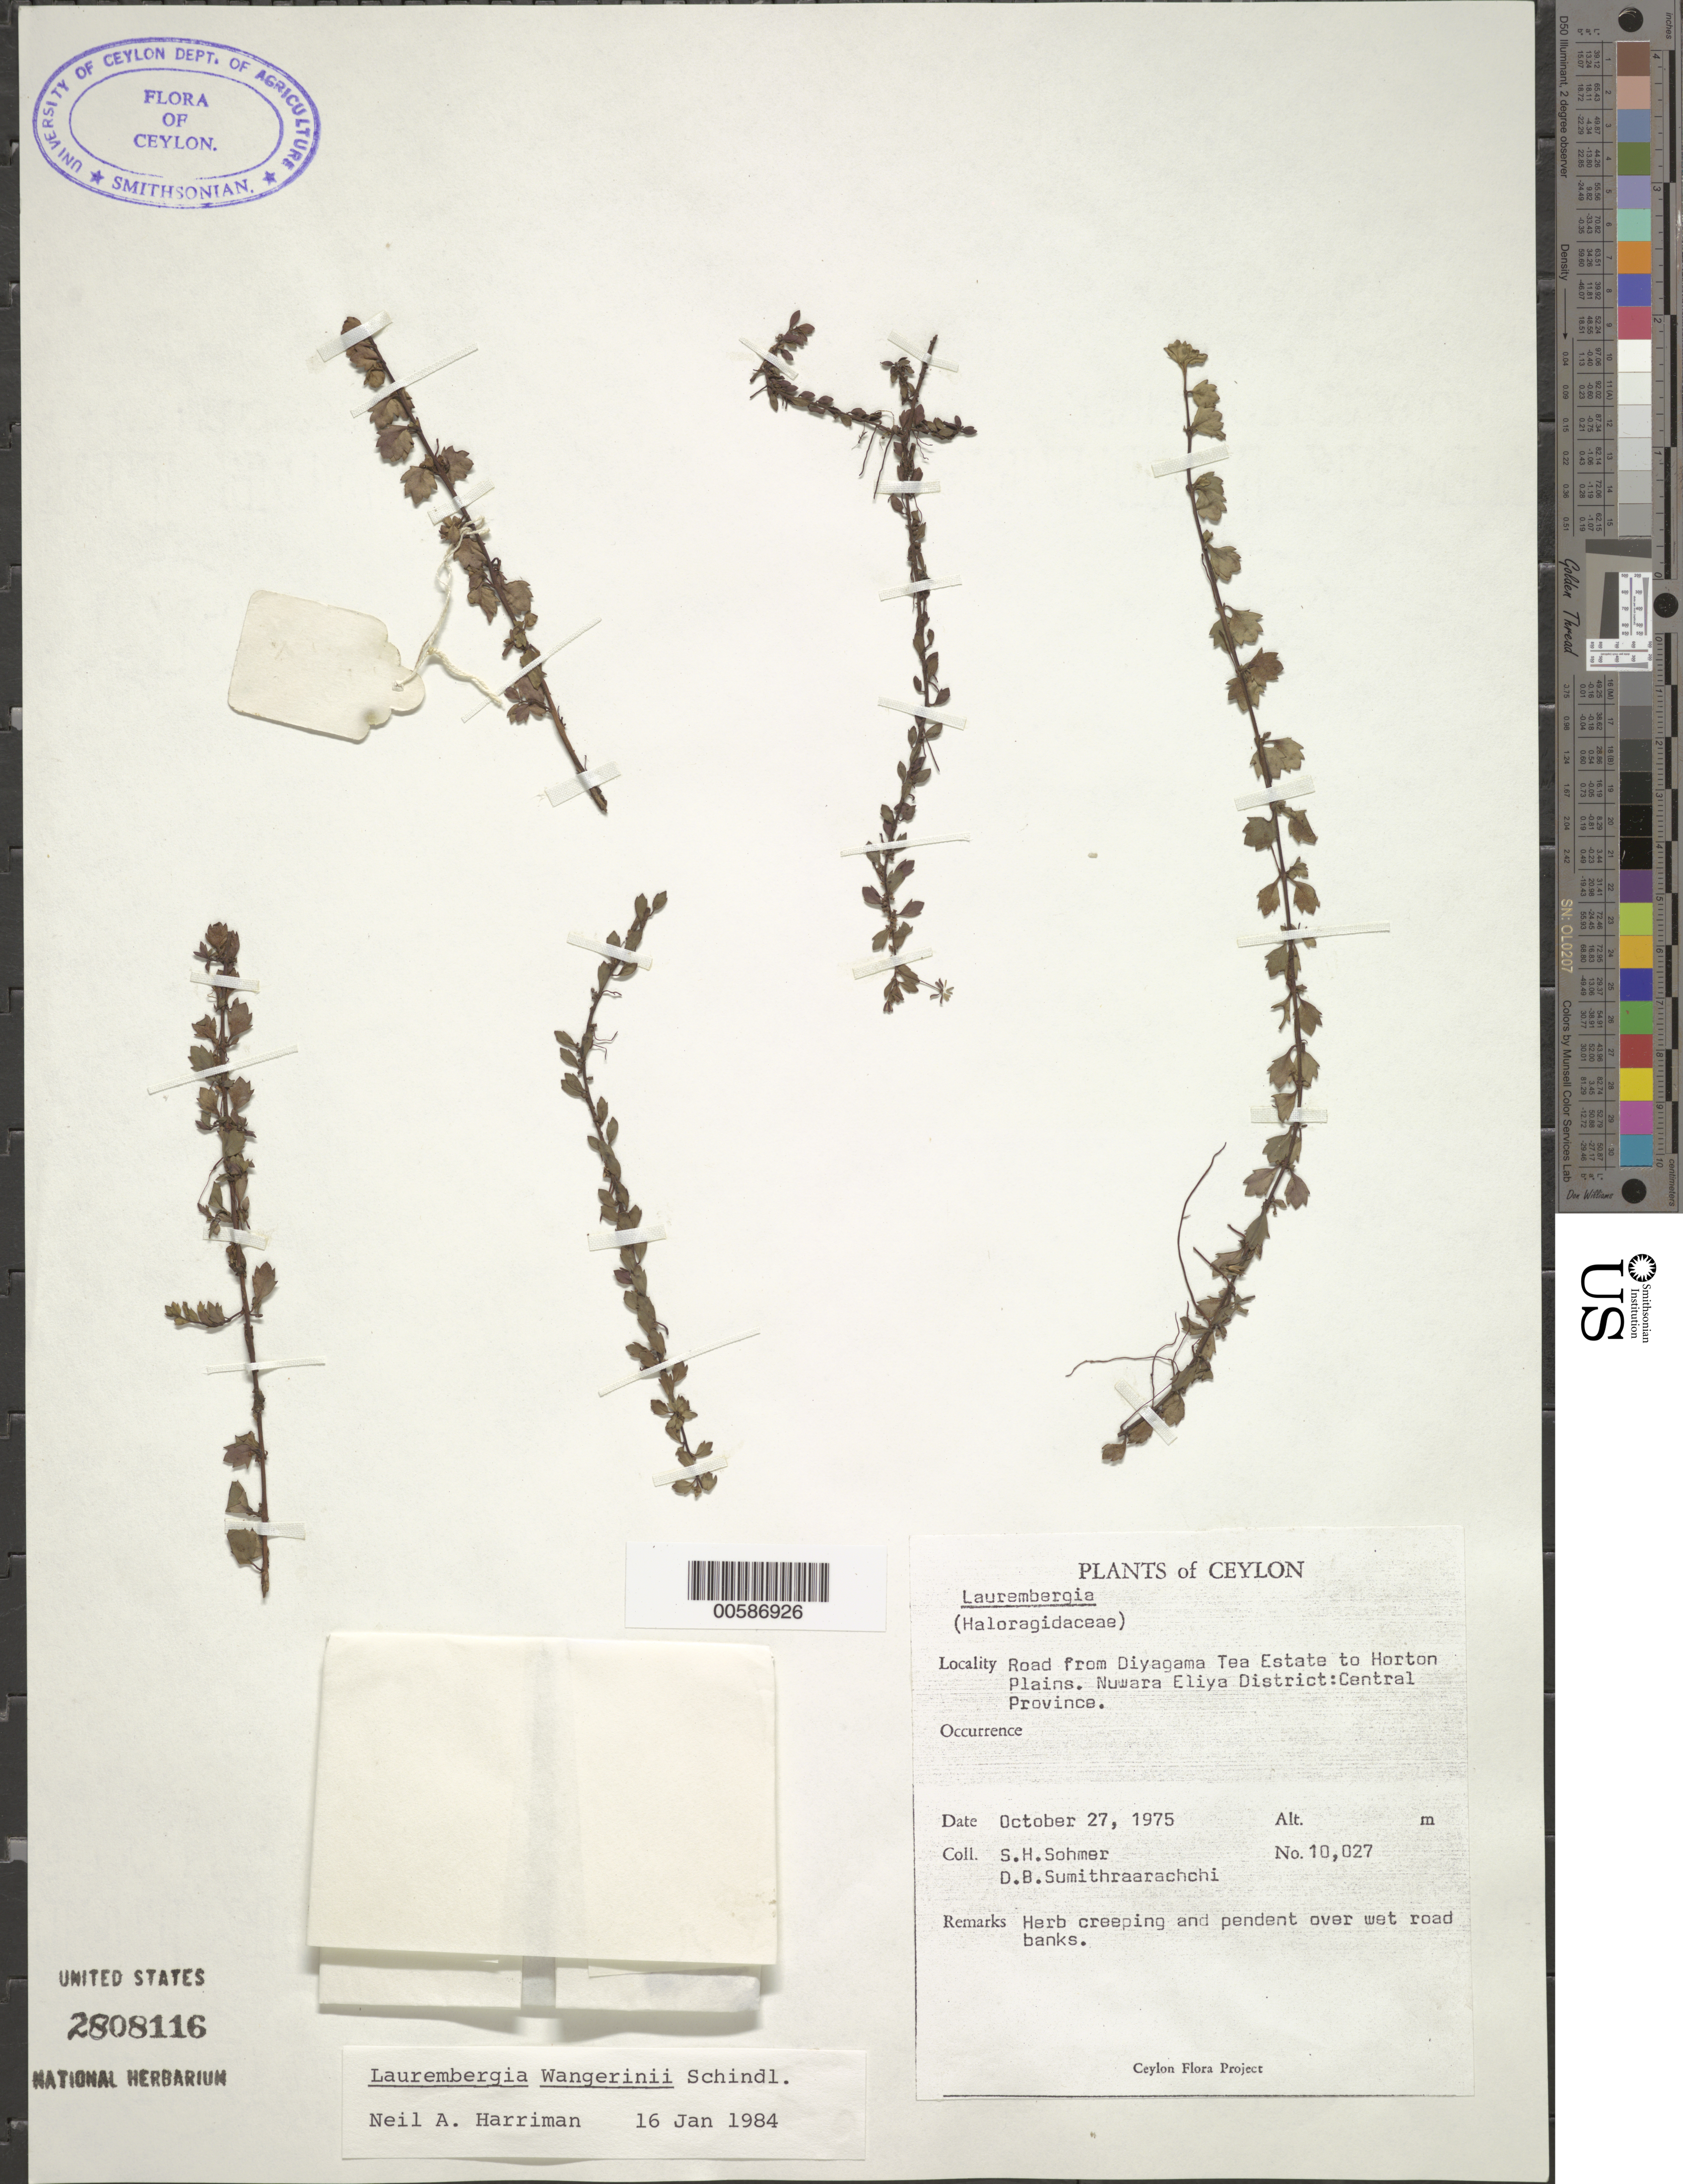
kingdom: Plantae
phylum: Tracheophyta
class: Magnoliopsida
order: Saxifragales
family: Haloragaceae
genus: Laurembergia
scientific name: Laurembergia wangerinii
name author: Schindl.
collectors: S. H. Sohmer & D. B. Sumithraarachchi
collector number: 10027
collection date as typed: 27 Oct 1975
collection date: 1975-10-27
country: Sri Lanka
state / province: Central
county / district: Nuwara Eliya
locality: Road from Diyagama Tea Estate to Horton Plains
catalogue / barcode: US 2808116